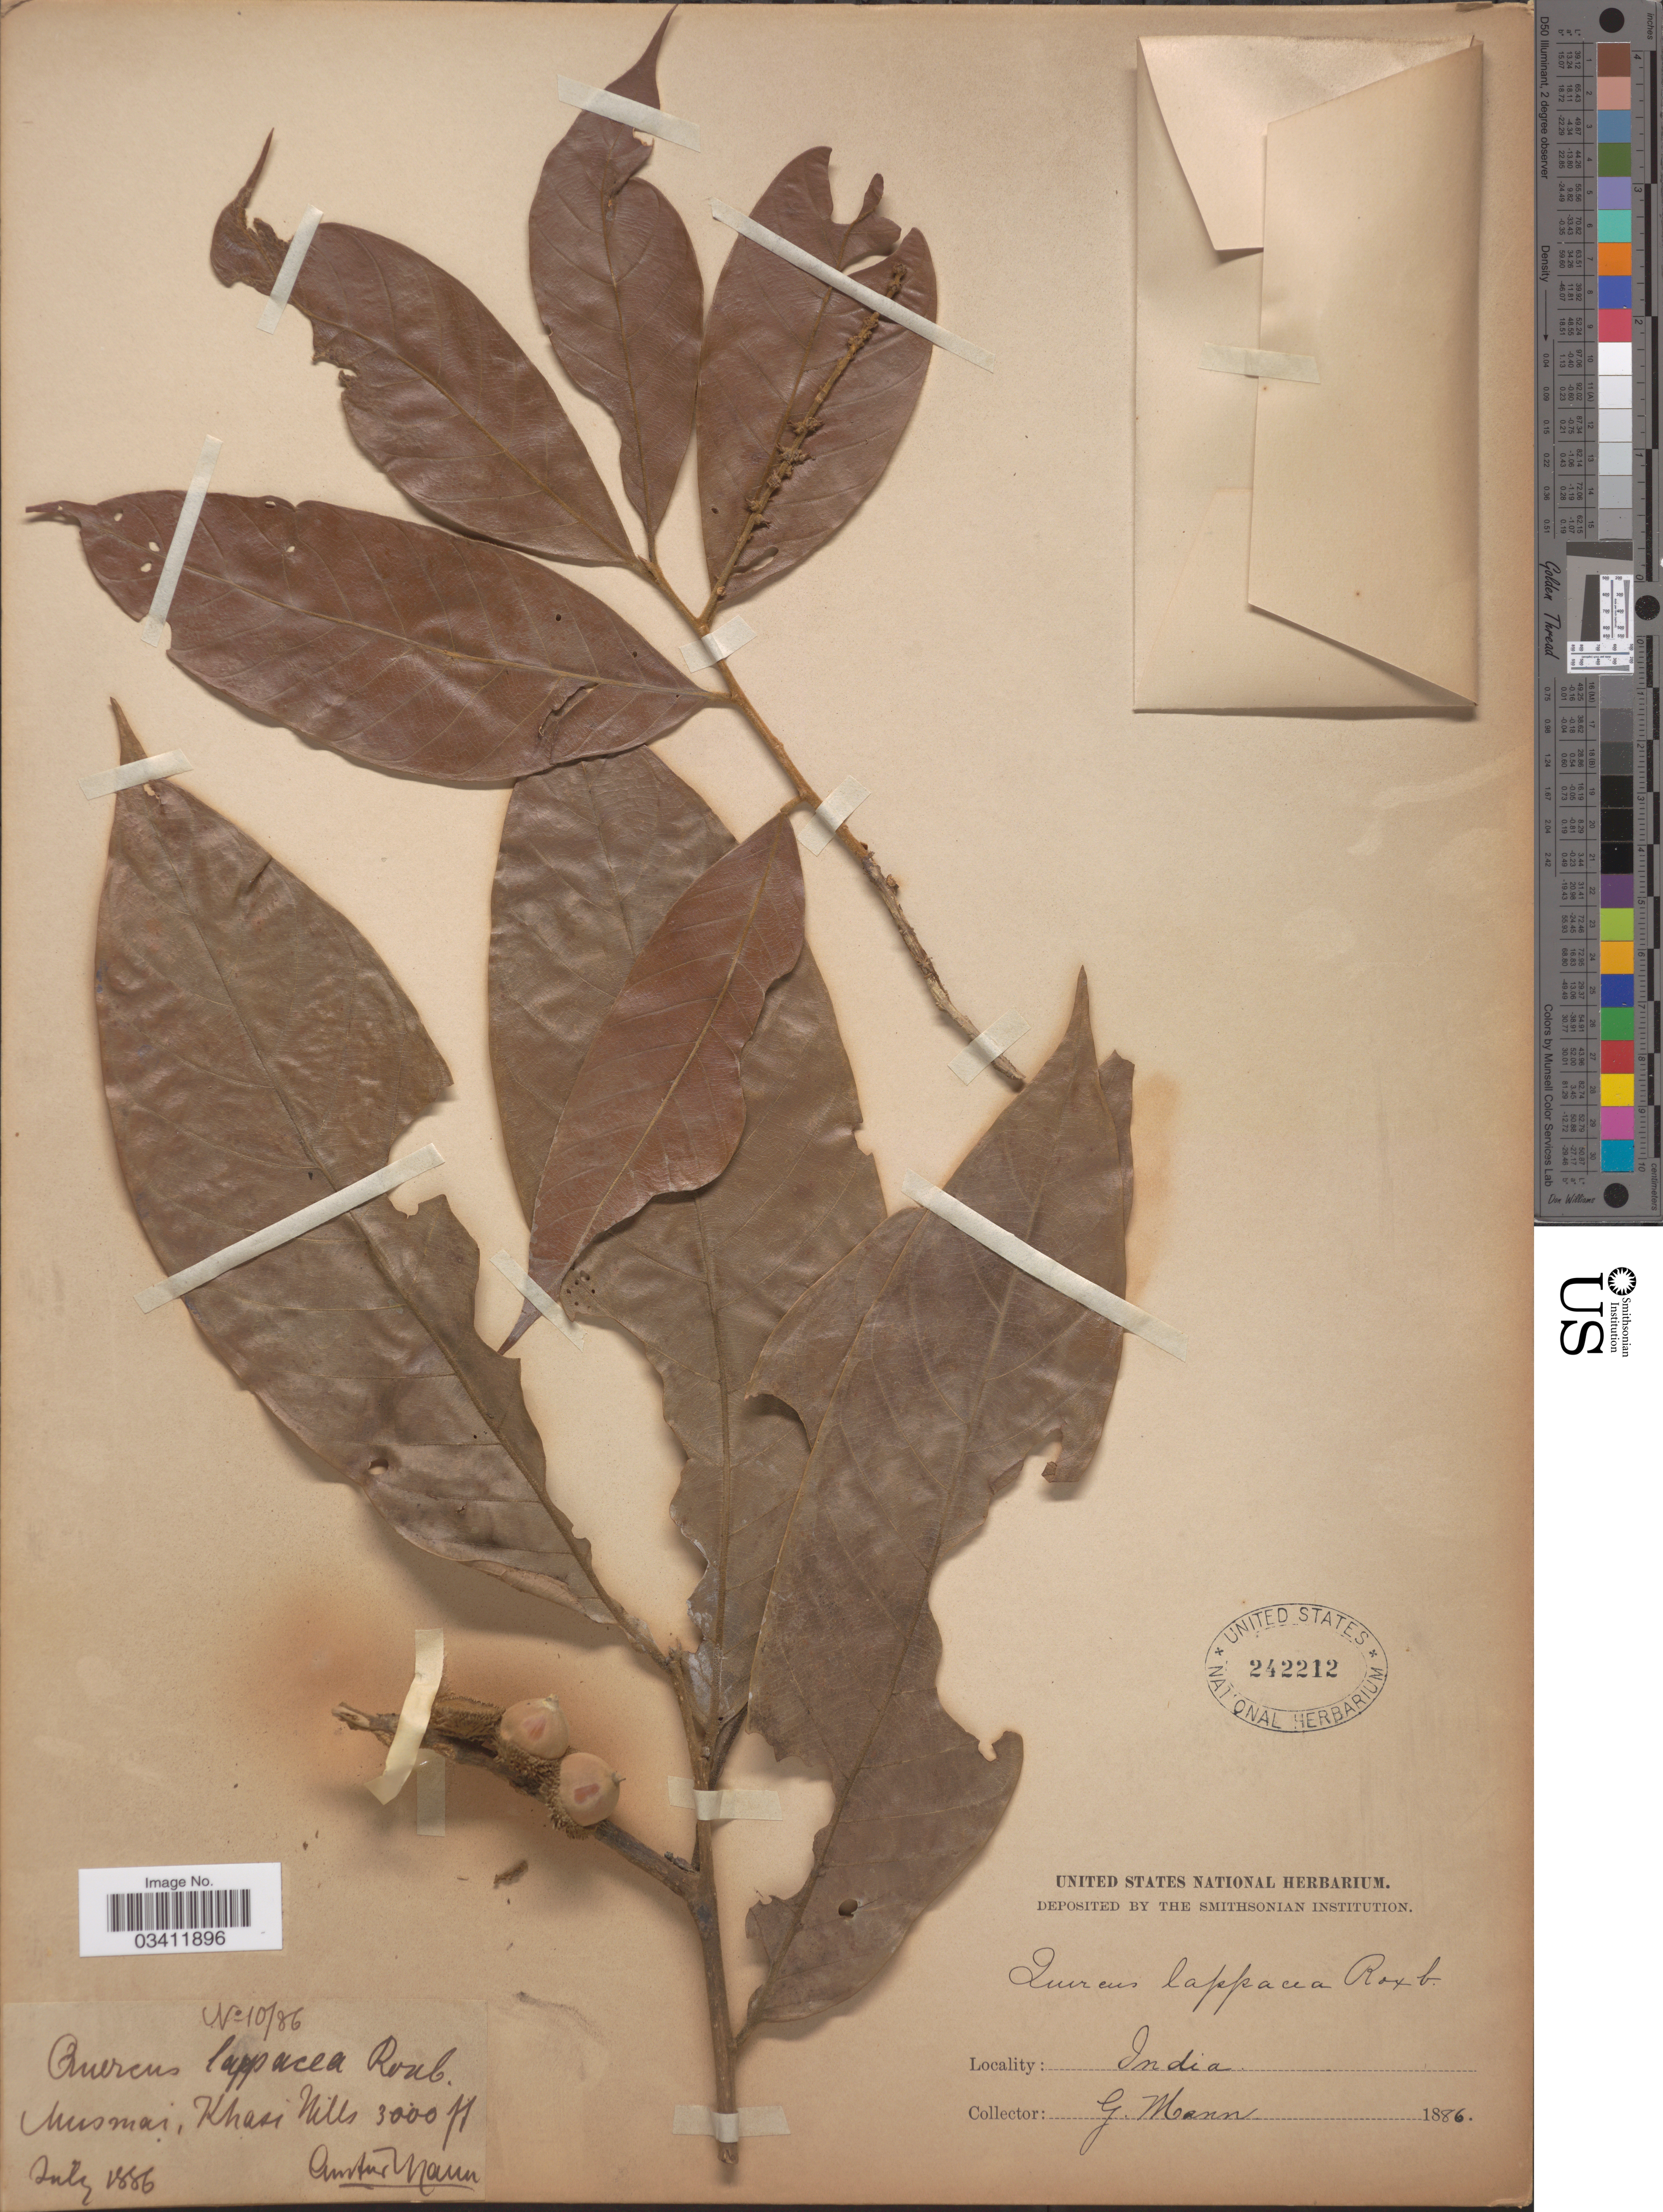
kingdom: Plantae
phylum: Tracheophyta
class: Magnoliopsida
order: Fagales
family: Fagaceae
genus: Quercus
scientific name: Quercus lappacea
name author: (Roxb.) Rehder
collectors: G. Mann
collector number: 10/86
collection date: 1886-07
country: India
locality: Musmai, Khasi Hills.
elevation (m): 914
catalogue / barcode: US 242212